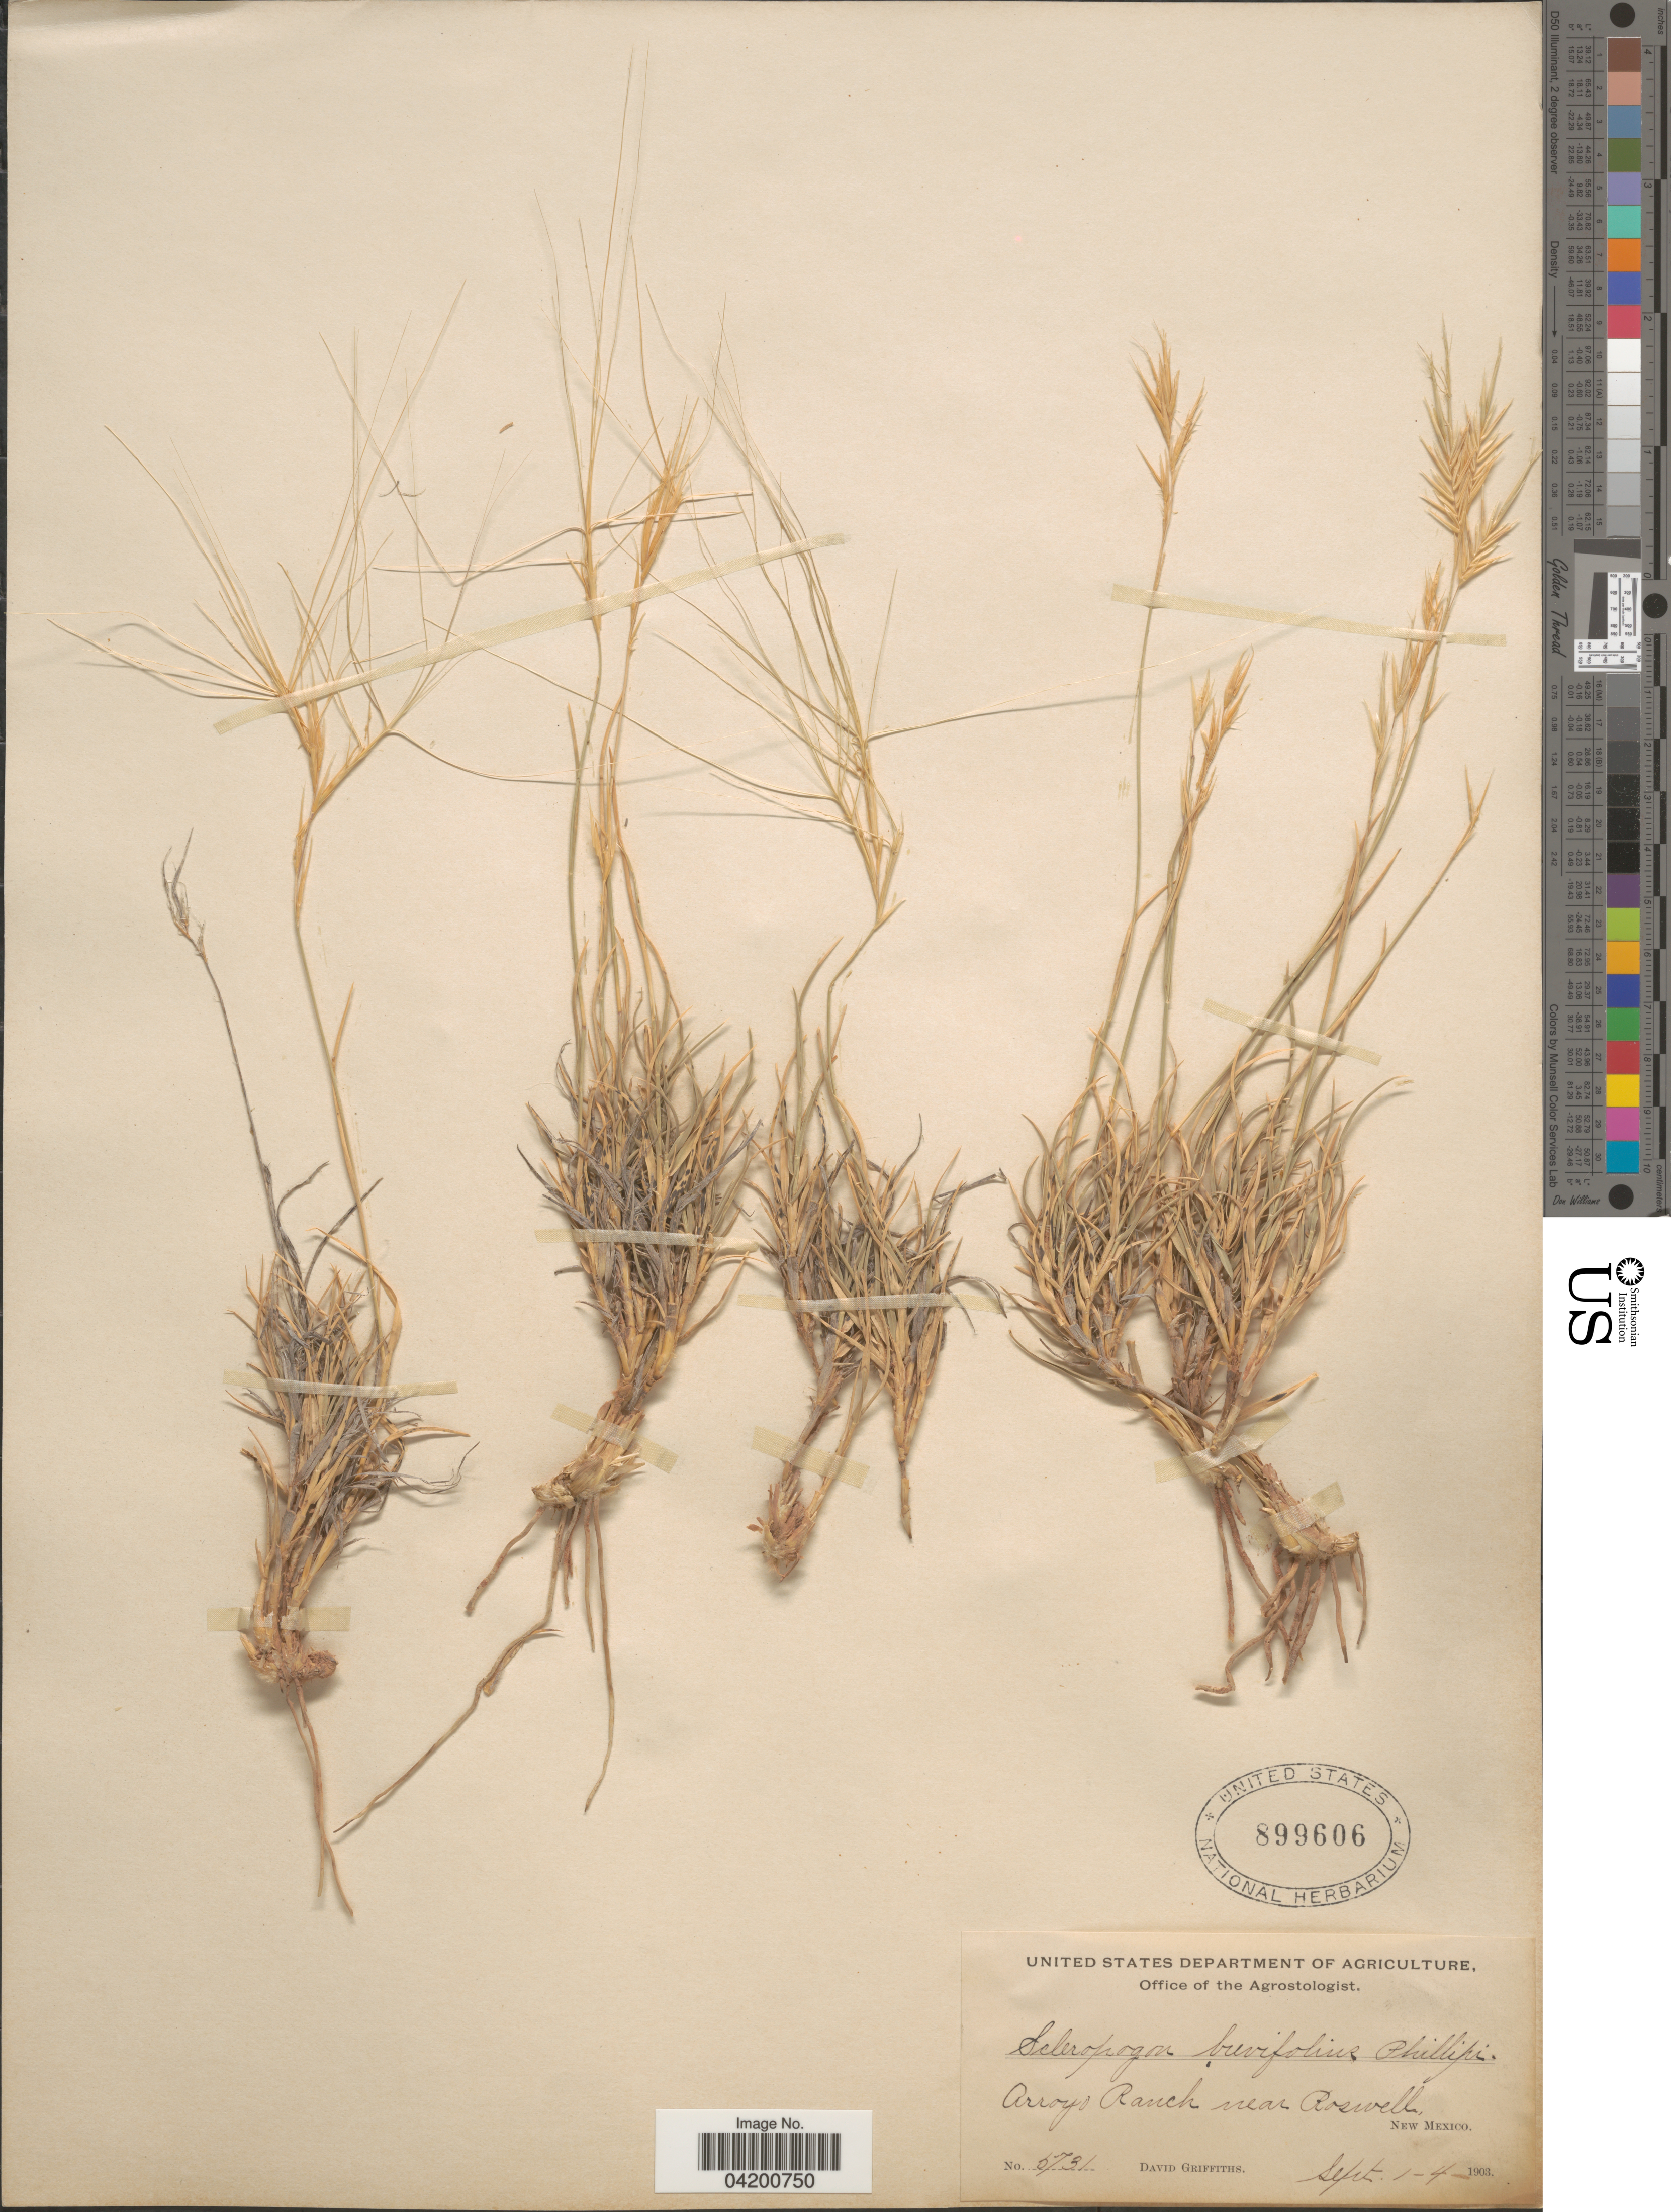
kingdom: Plantae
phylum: Tracheophyta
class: Liliopsida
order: Poales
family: Poaceae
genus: Scleropogon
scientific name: Scleropogon brevifolius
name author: Phil.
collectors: D. Griffiths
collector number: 5731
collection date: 1903-09-01/1903-09-04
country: United States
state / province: New Mexico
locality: Arroyo Ranch near Roswell.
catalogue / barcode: US 899606